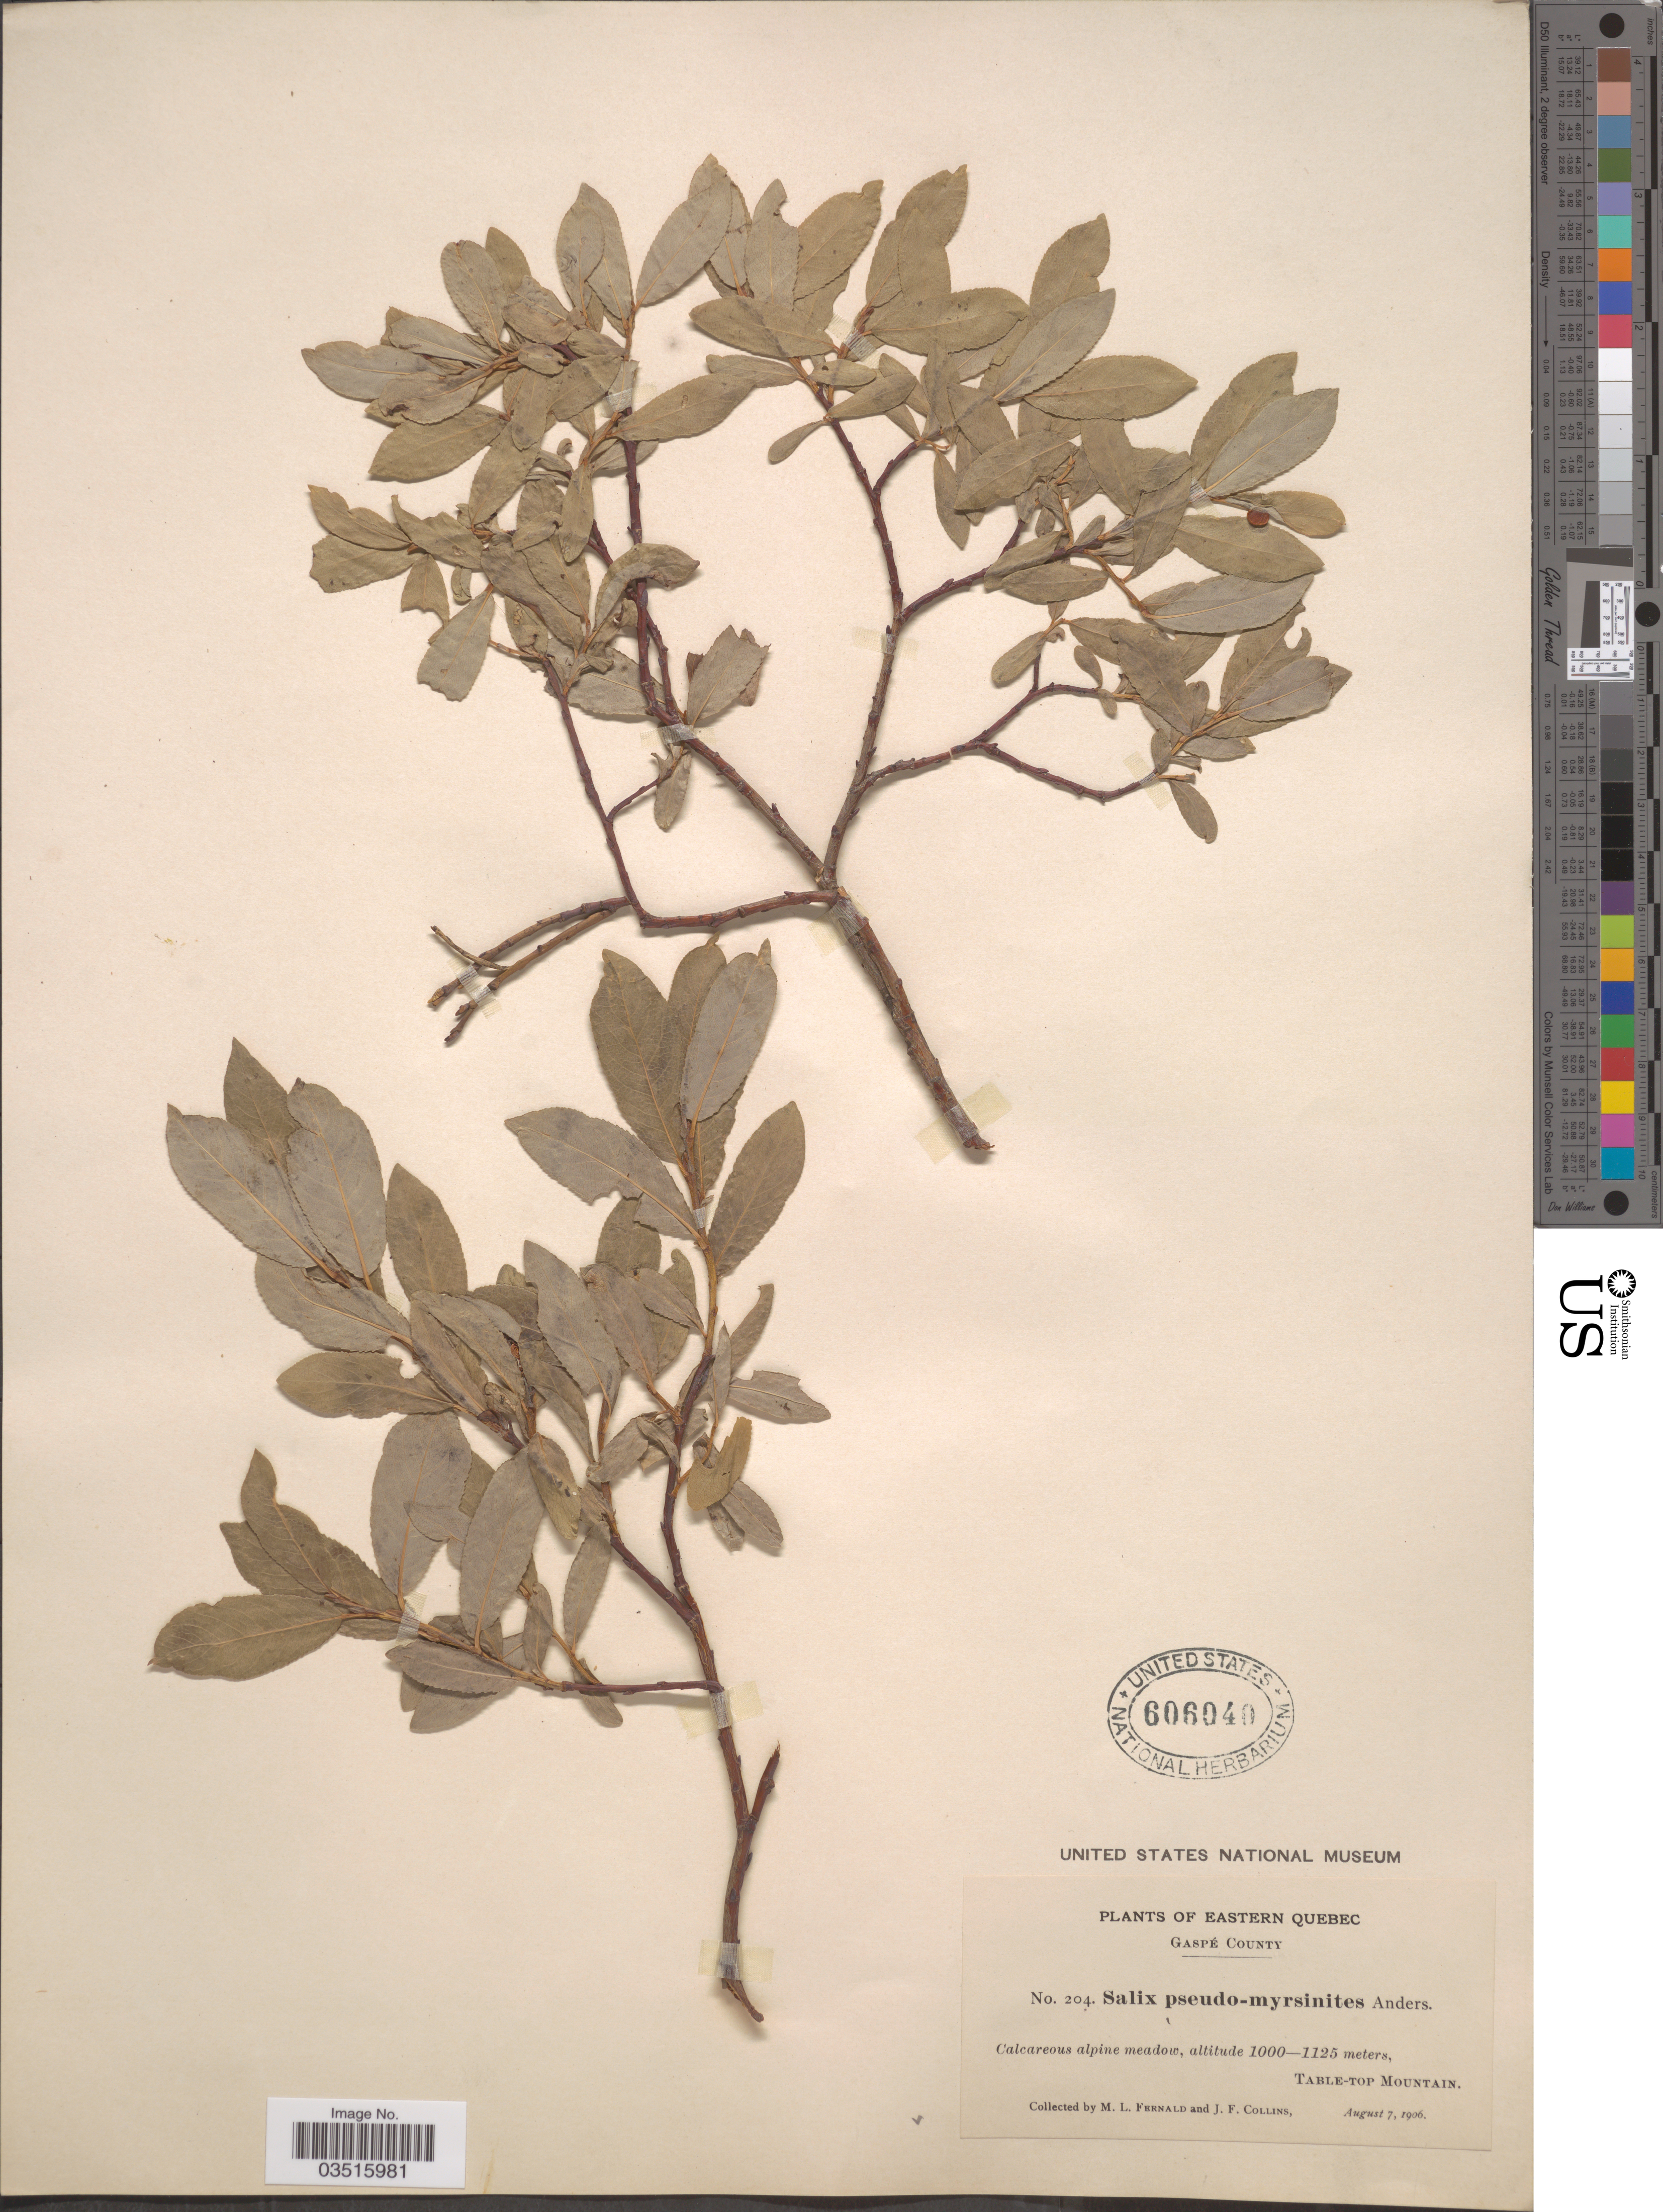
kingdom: Plantae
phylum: Tracheophyta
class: Magnoliopsida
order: Malpighiales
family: Salicaceae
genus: Salix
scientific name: Salix myrtillifolia var. brachypoda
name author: Fernald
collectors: M. L. Fernald & J. Collins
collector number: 204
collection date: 1906-08-07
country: Canada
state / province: Quebec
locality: Eastern Quebec. Gaspé County. Table-Top Mountain.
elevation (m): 1000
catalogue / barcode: US 606040